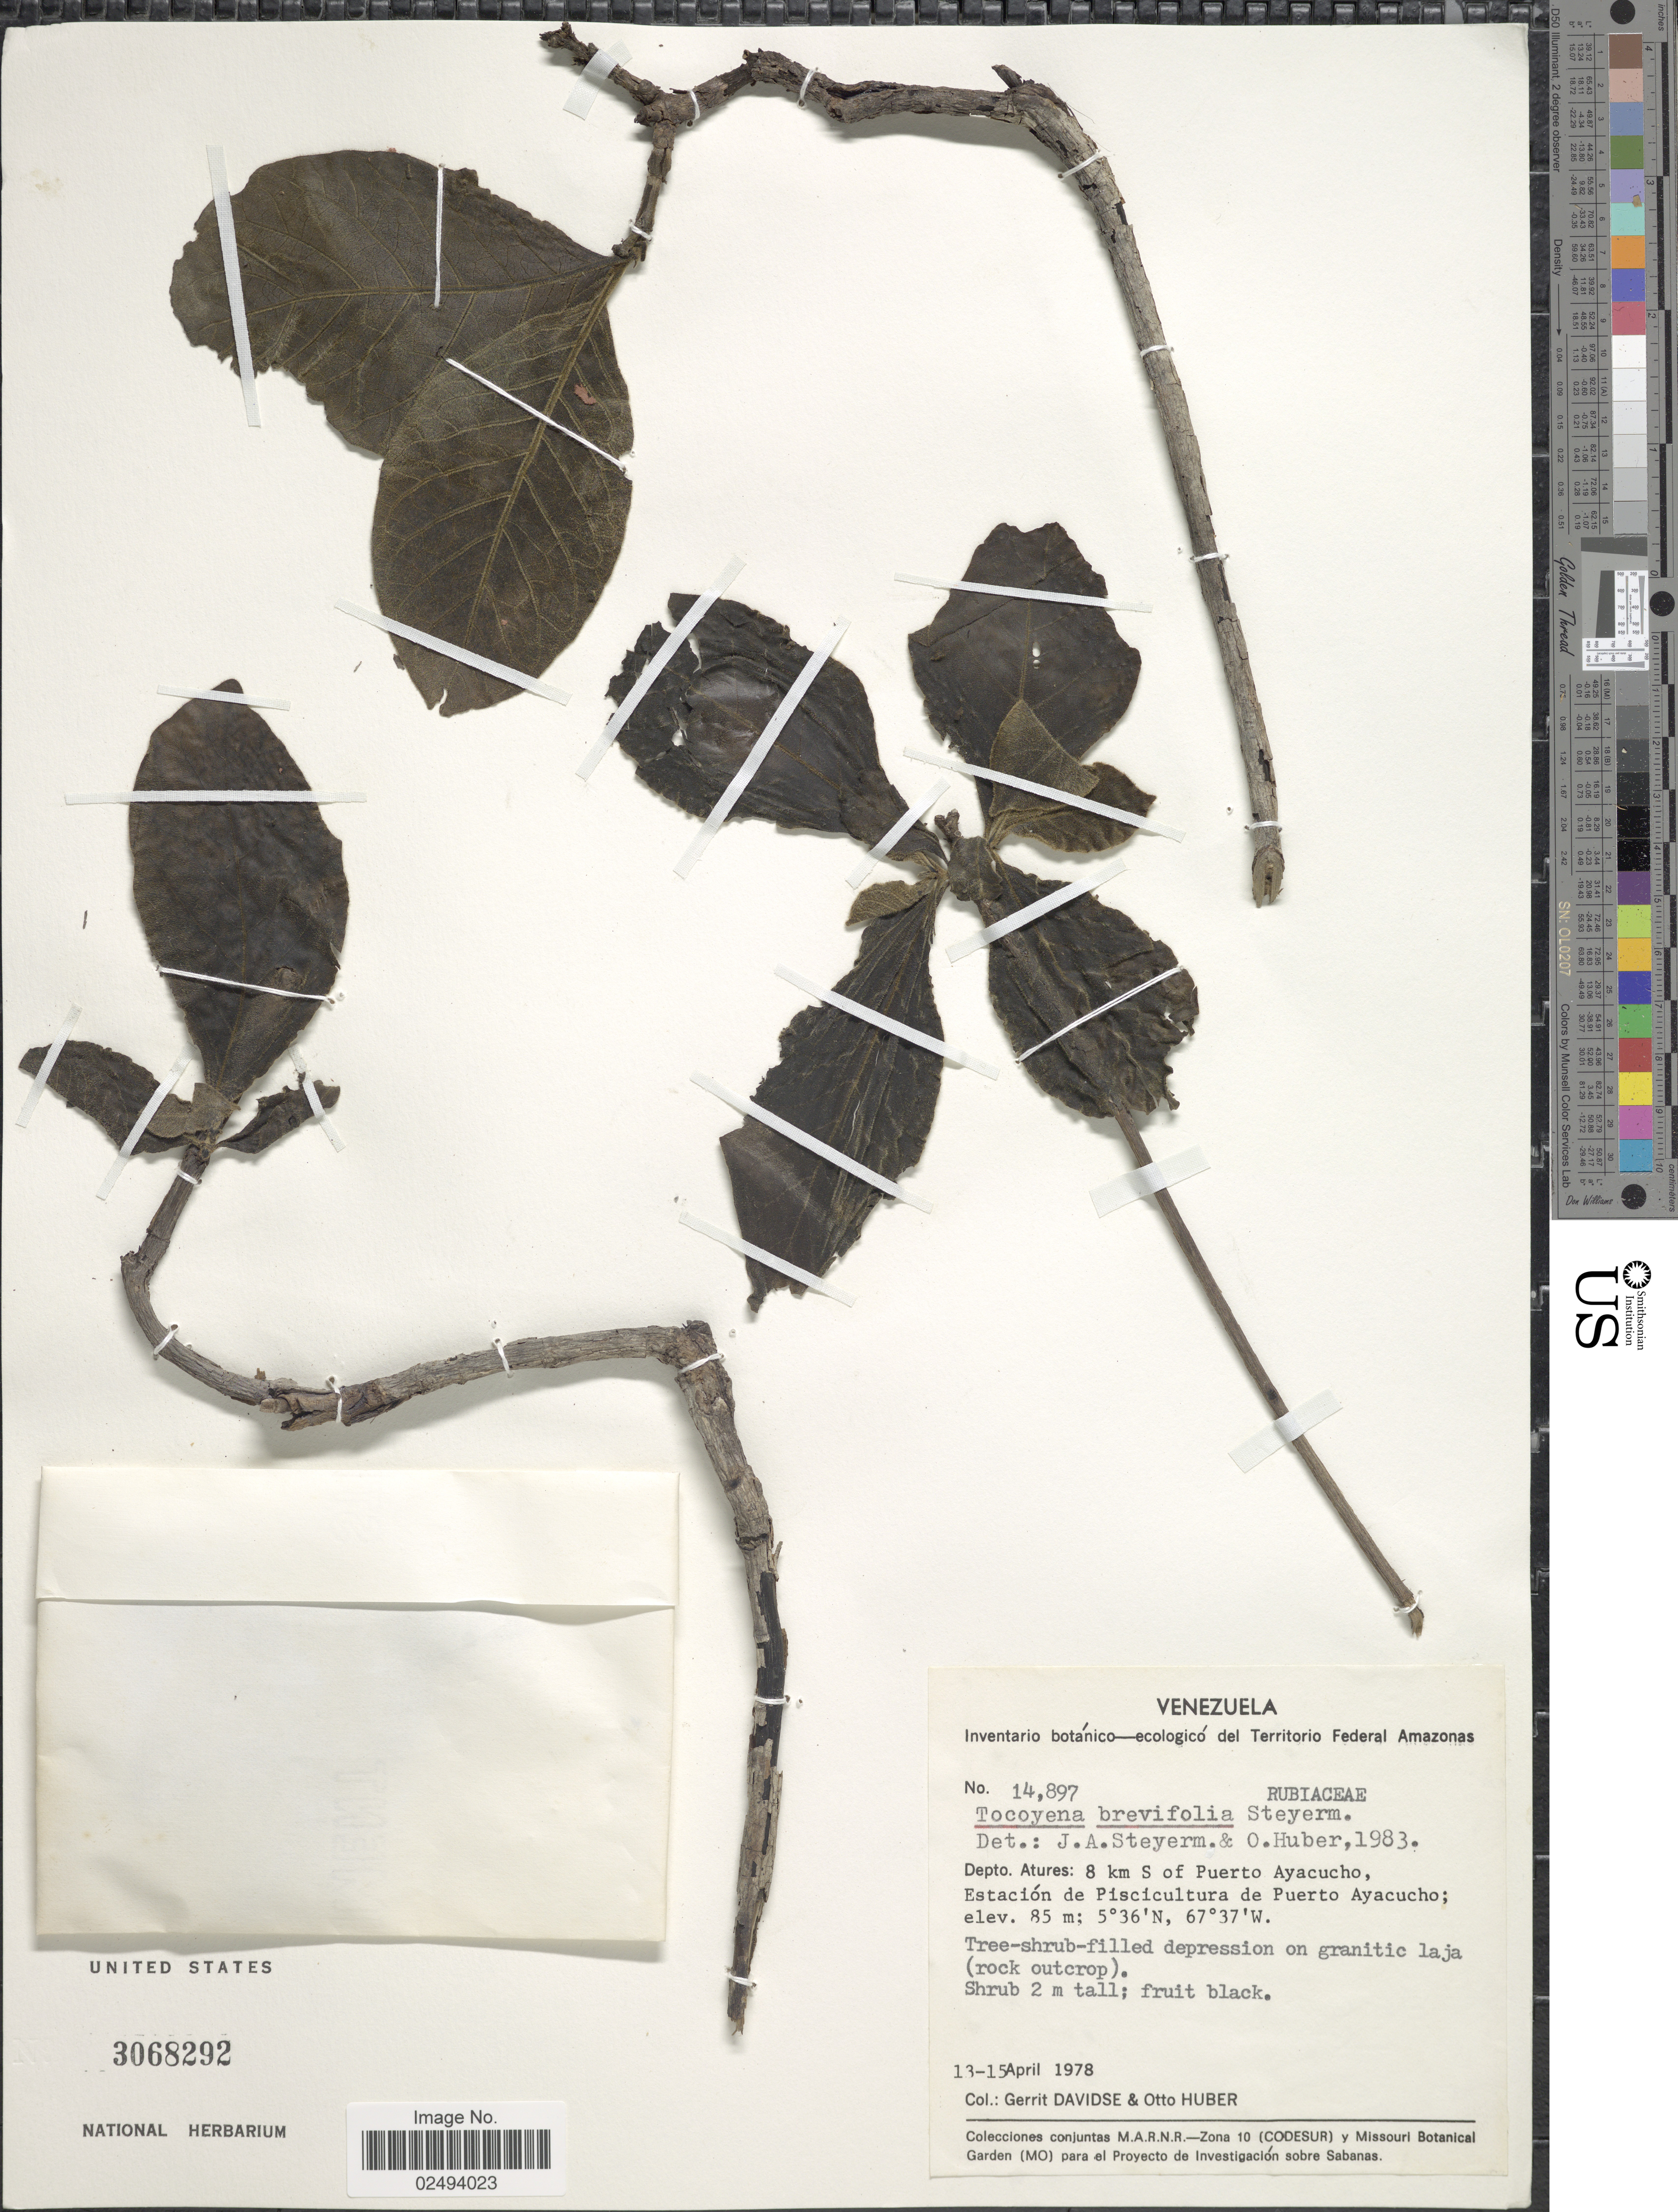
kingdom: Plantae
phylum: Tracheophyta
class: Magnoliopsida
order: Gentianales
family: Rubiaceae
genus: Tocoyena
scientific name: Tocoyena brevifolia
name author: Steyerm.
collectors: G. Davidse & O. Huber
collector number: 14897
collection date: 1978-04-13/1978-04-15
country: Peru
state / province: Ayacucho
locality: Depto. Atures: 8 km S of Puerto Ayacucho, Estación de Piscicultura de Puerto Ayacucho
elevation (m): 85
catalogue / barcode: US 3068292